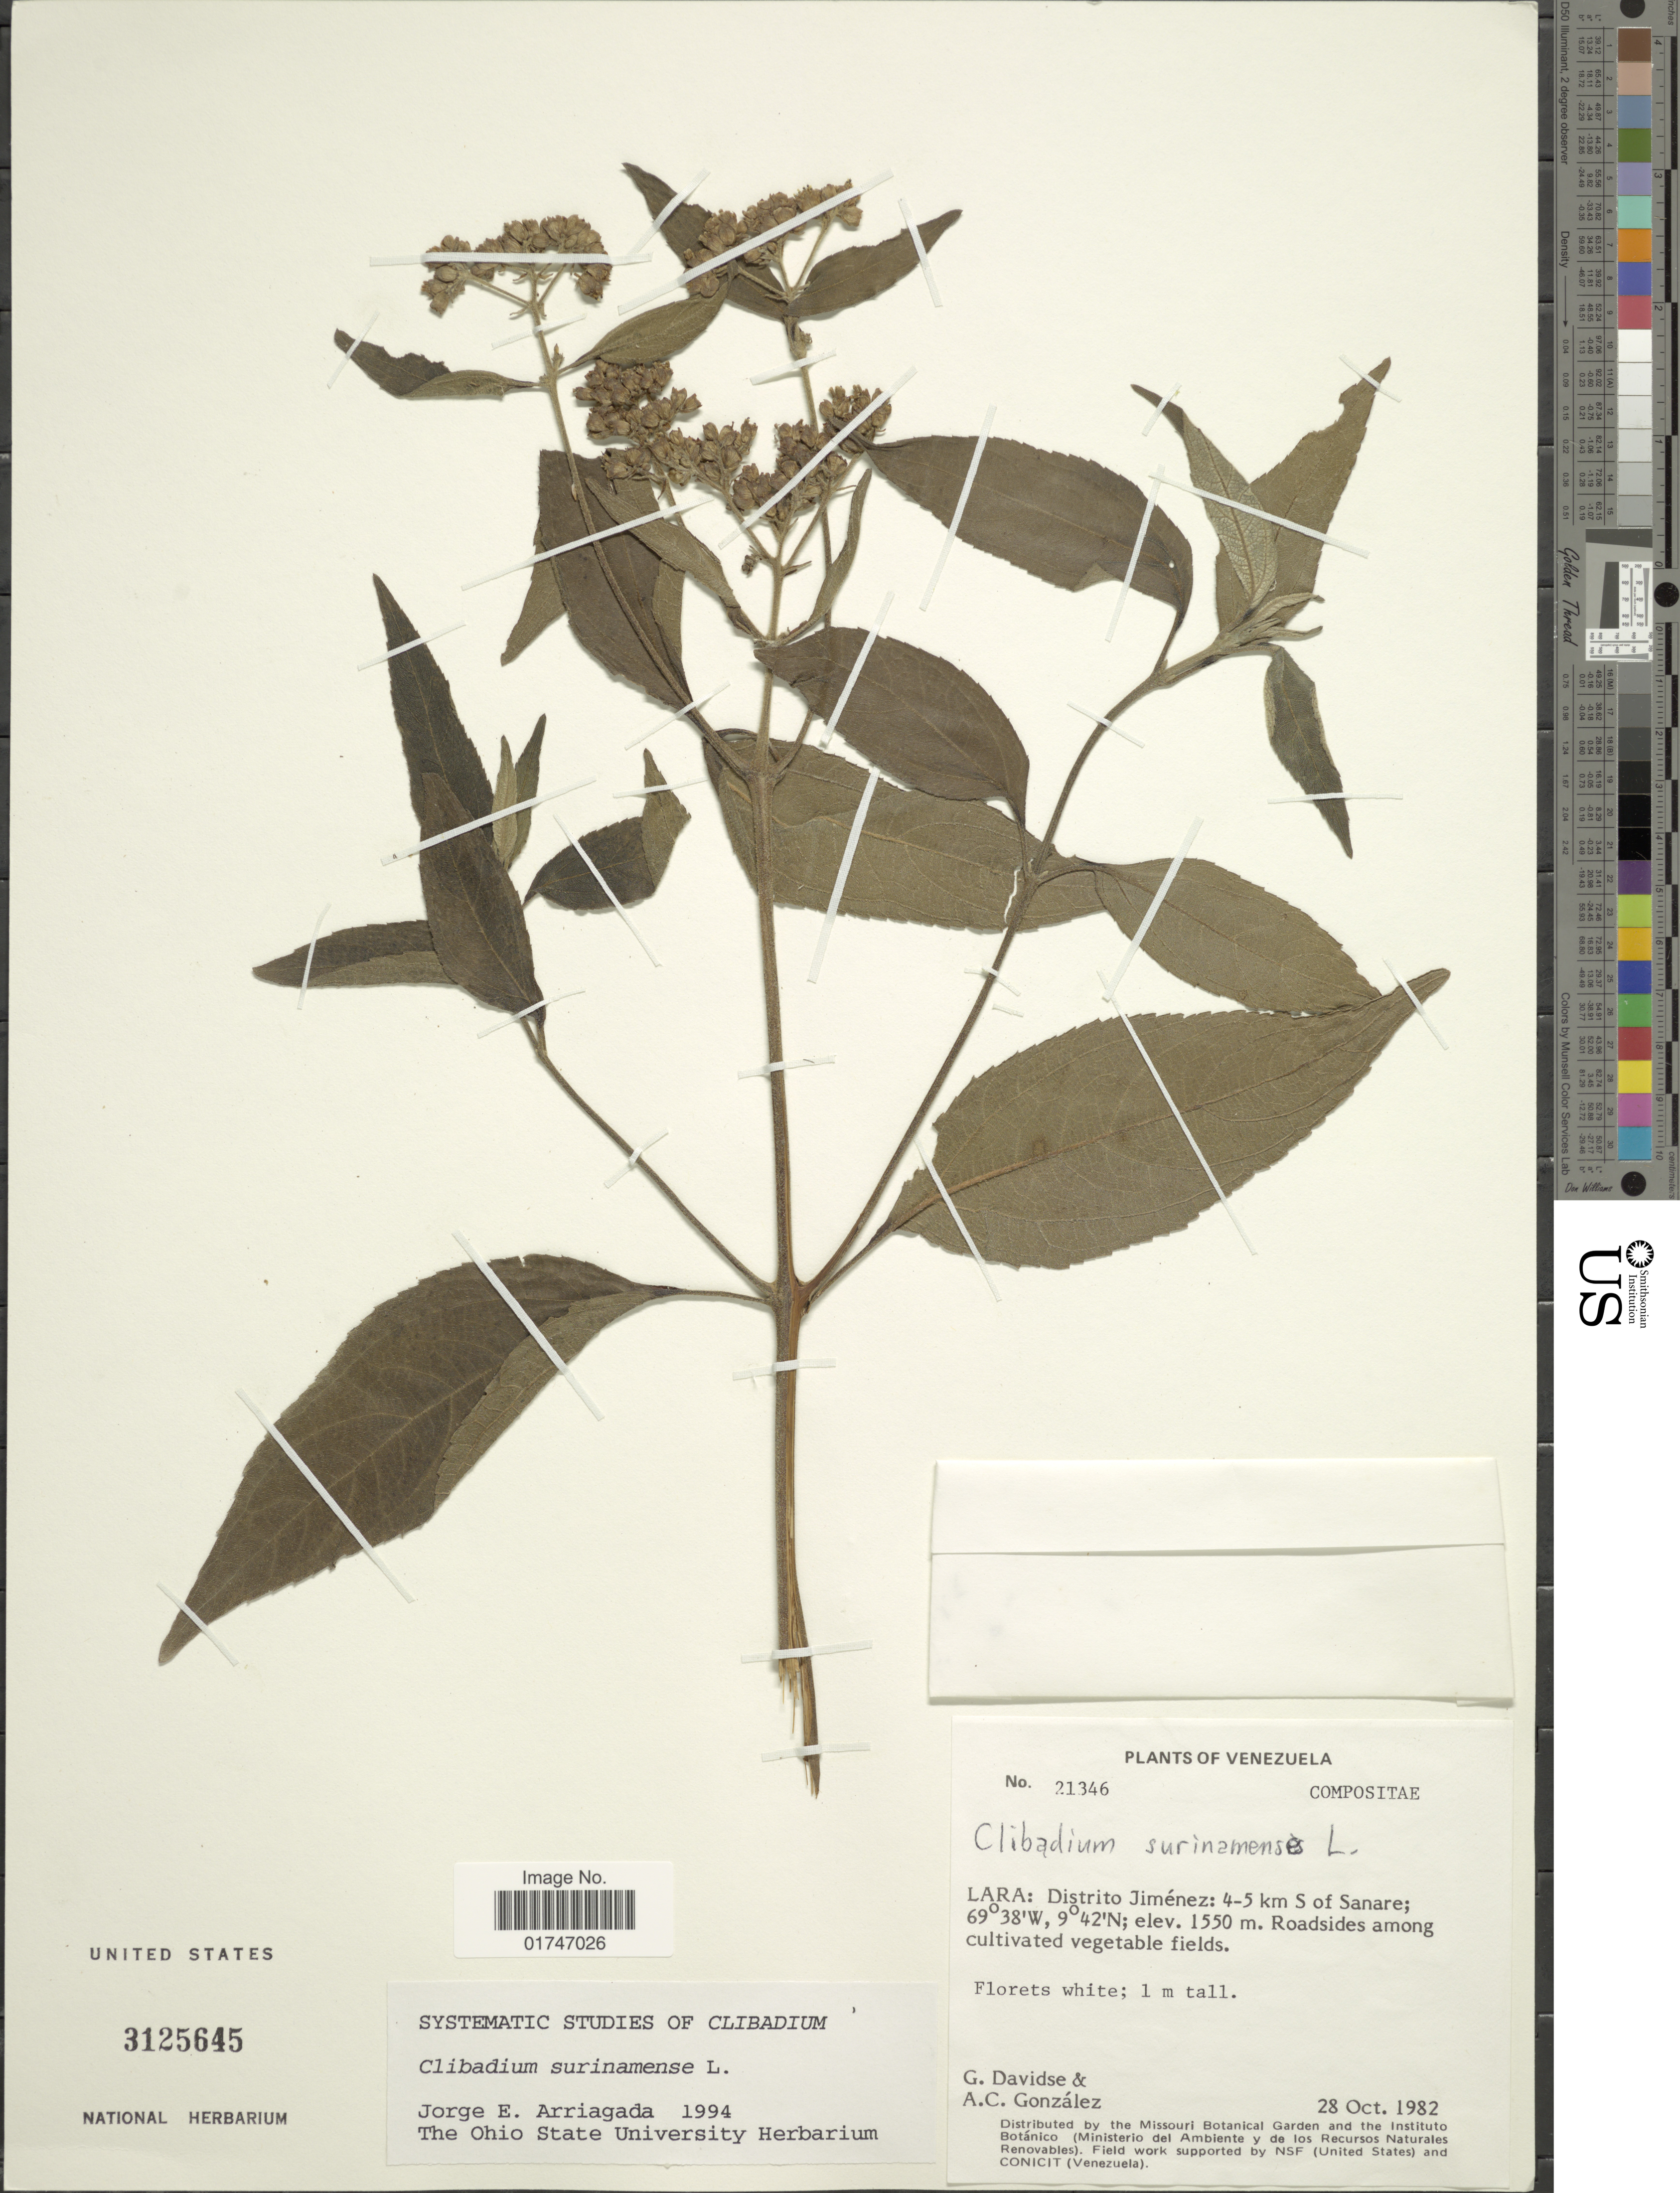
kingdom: Plantae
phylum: Tracheophyta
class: Magnoliopsida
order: Asterales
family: Asteraceae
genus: Clibadium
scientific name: Clibadium surinamense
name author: L.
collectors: G. Davidse & A. C. González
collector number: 21346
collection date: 1982-10-28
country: Venezuela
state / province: Lara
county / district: Jiménez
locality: Lara: Distrito Jiménez: 4-5 km S of Sanare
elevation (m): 1550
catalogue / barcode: US 3125645